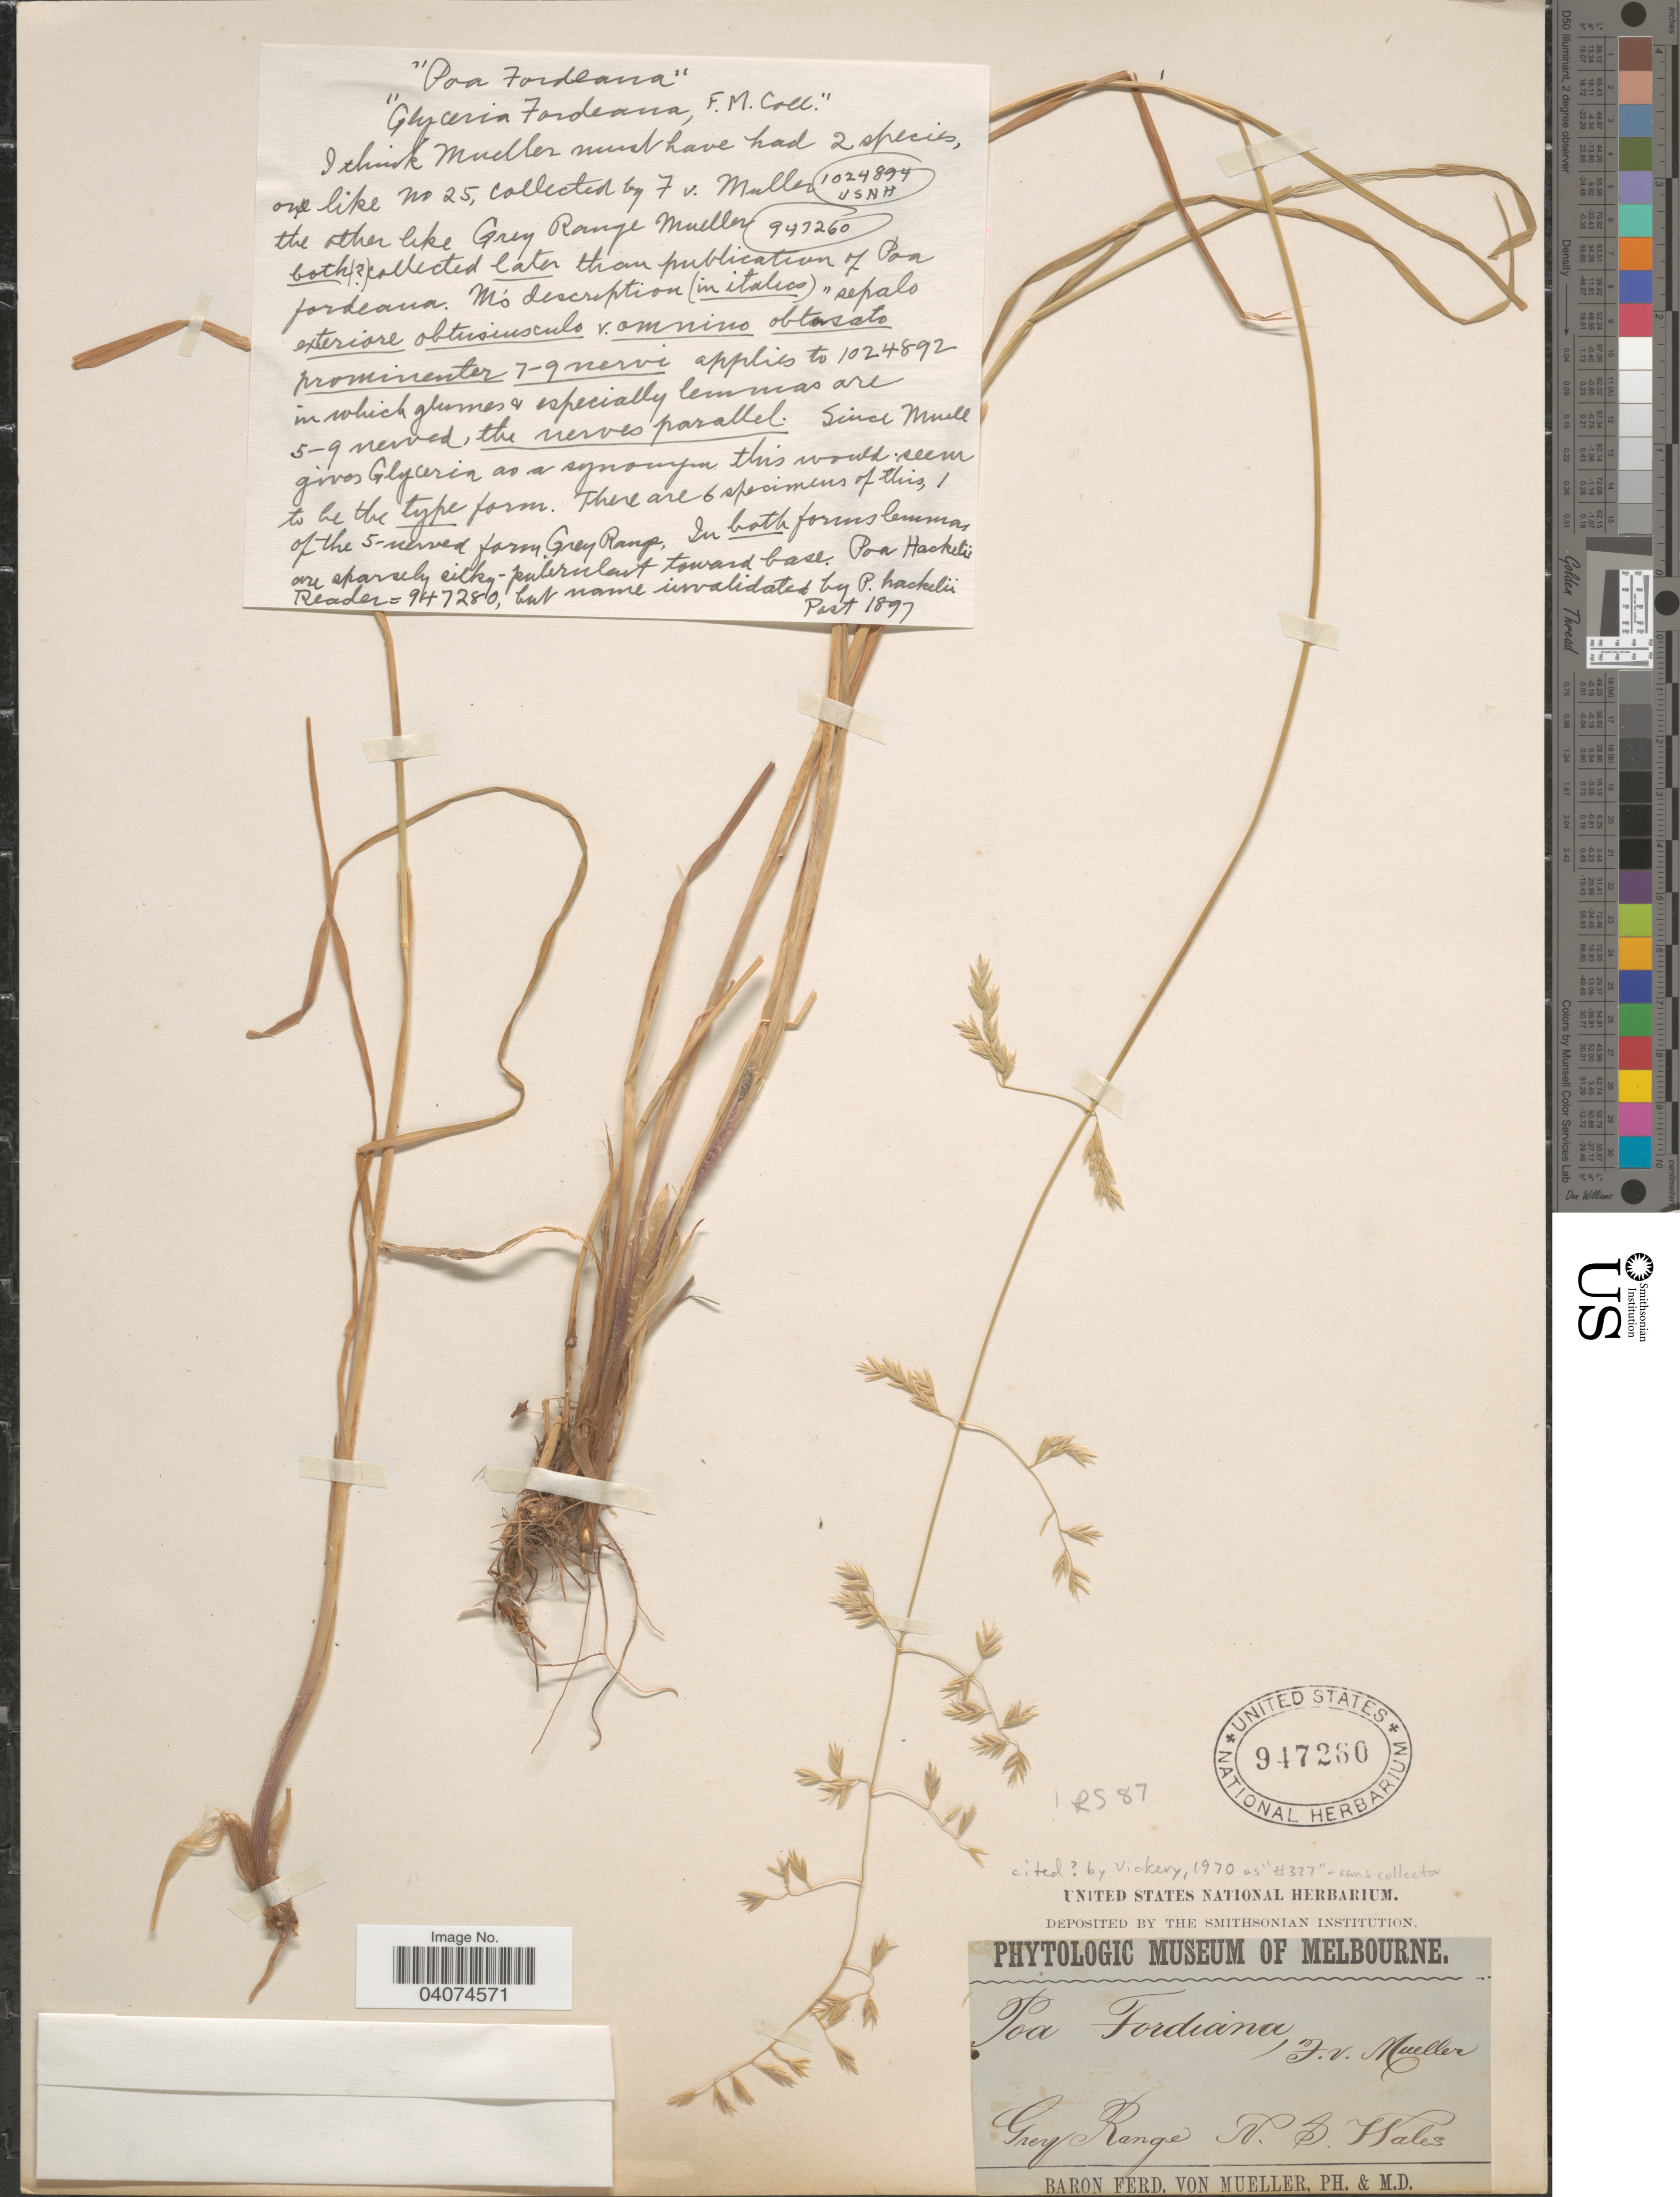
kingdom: Plantae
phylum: Tracheophyta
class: Liliopsida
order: Poales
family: Poaceae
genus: Poa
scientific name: Poa fordeana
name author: F. Muell.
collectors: F. Mueller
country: Australia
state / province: New South Wales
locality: Grey Range.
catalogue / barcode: US 947260